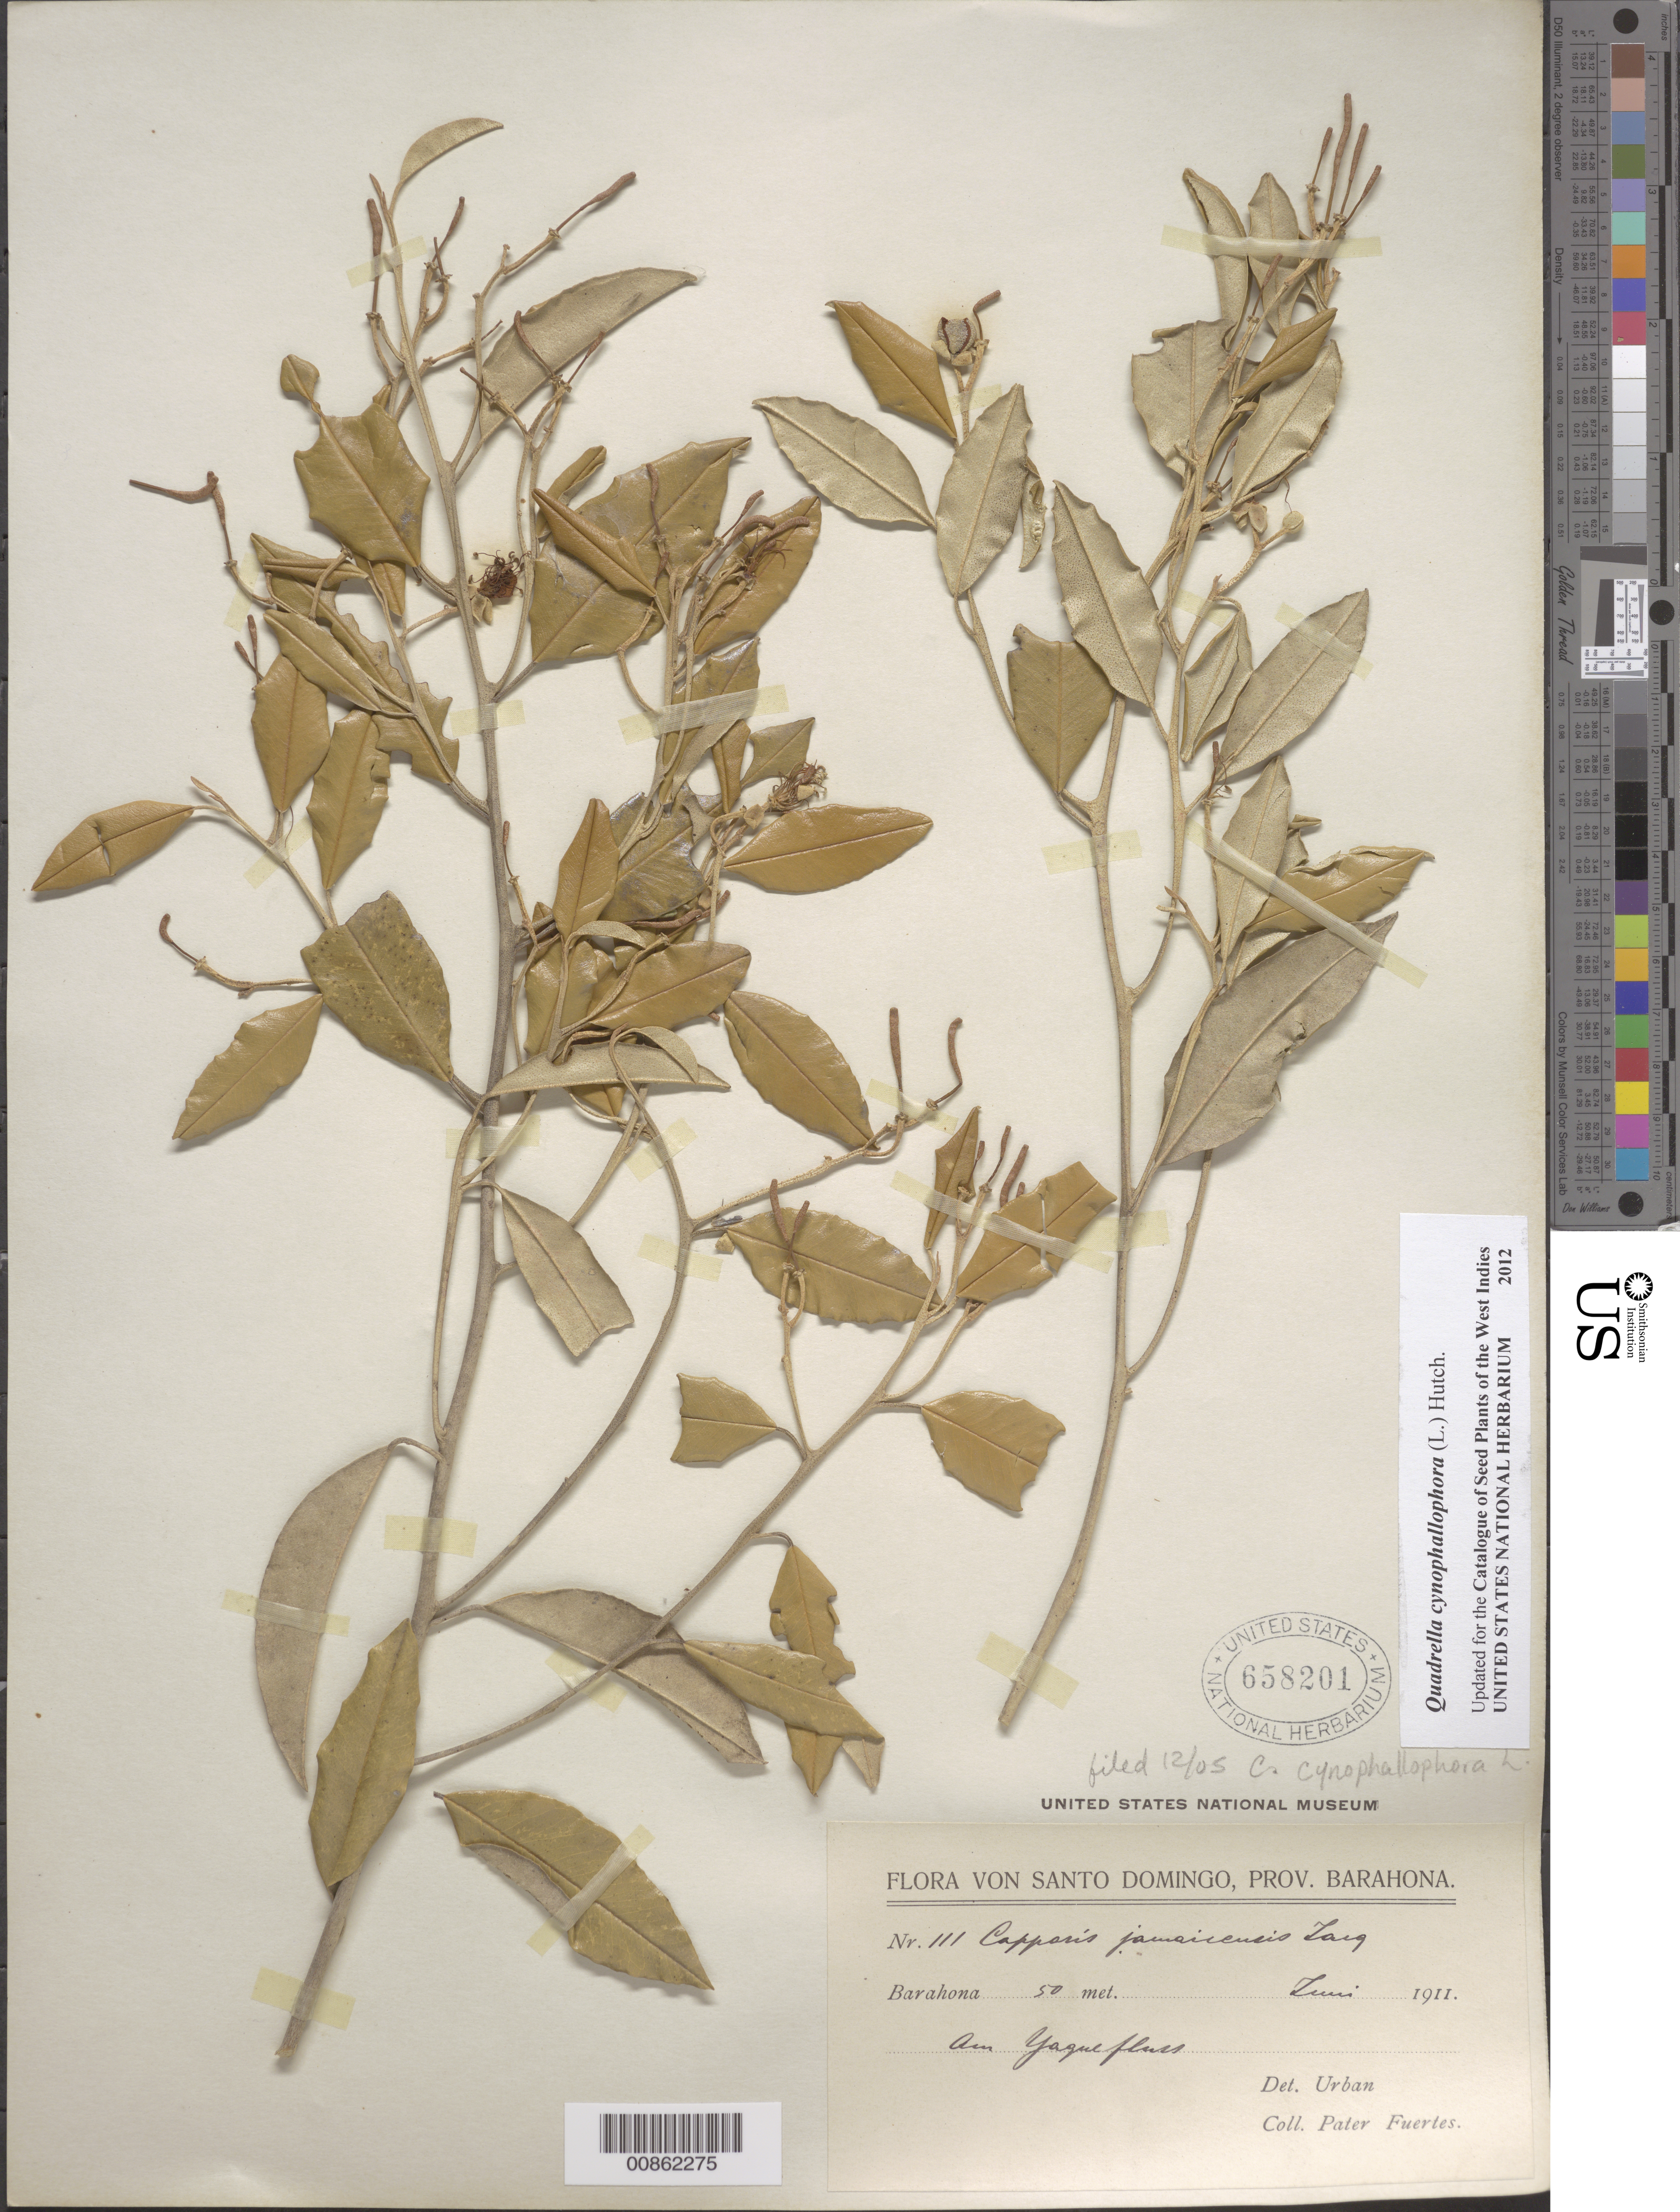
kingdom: Plantae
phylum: Tracheophyta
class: Magnoliopsida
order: Brassicales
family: Capparaceae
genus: Quadrella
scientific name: Quadrella cynophallophora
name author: (L.) Hutch.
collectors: M. D. Fuertes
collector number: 111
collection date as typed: Jun 1911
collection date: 1911-06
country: Dominican Republic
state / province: Barahona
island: Hispaniola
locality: Am Yaquefluss.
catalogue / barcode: US 658201